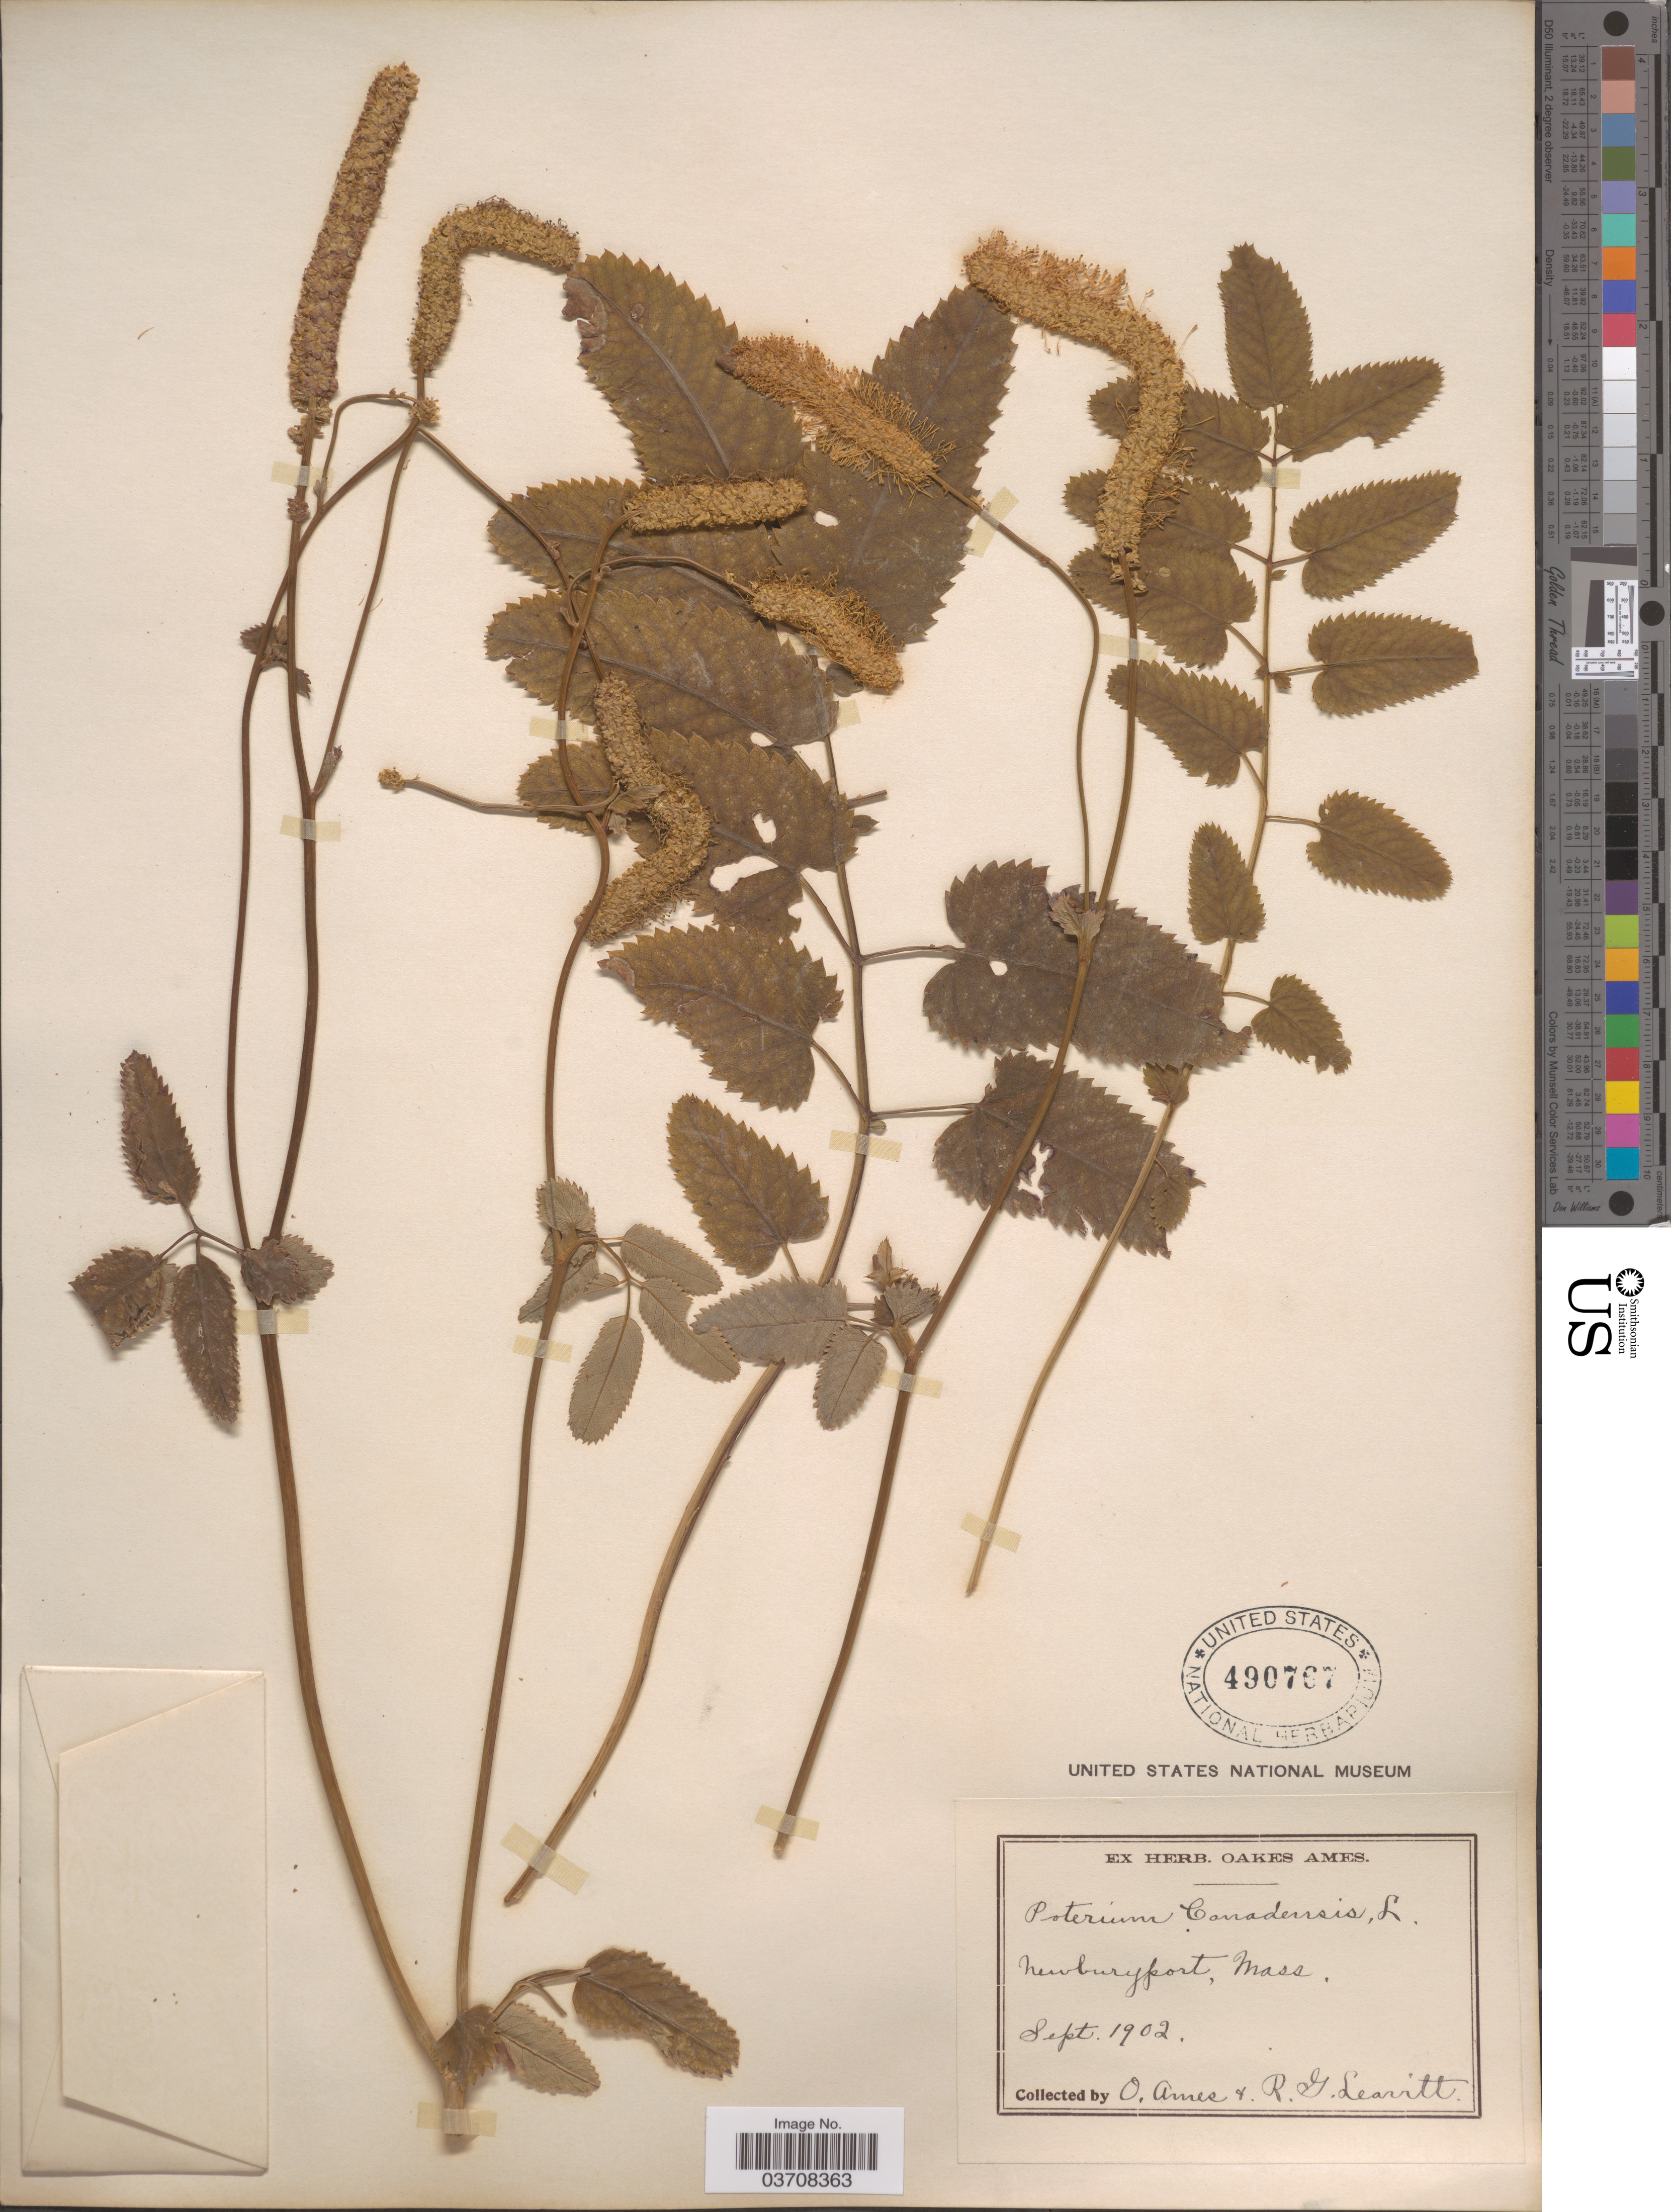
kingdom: Plantae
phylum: Tracheophyta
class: Magnoliopsida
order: Rosales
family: Rosaceae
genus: Sanguisorba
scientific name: Sanguisorba canadensis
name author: L.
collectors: O. Ames & R. G. Leavitt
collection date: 1902-09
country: United States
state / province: Massachusetts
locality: Newburyport.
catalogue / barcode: US 490767